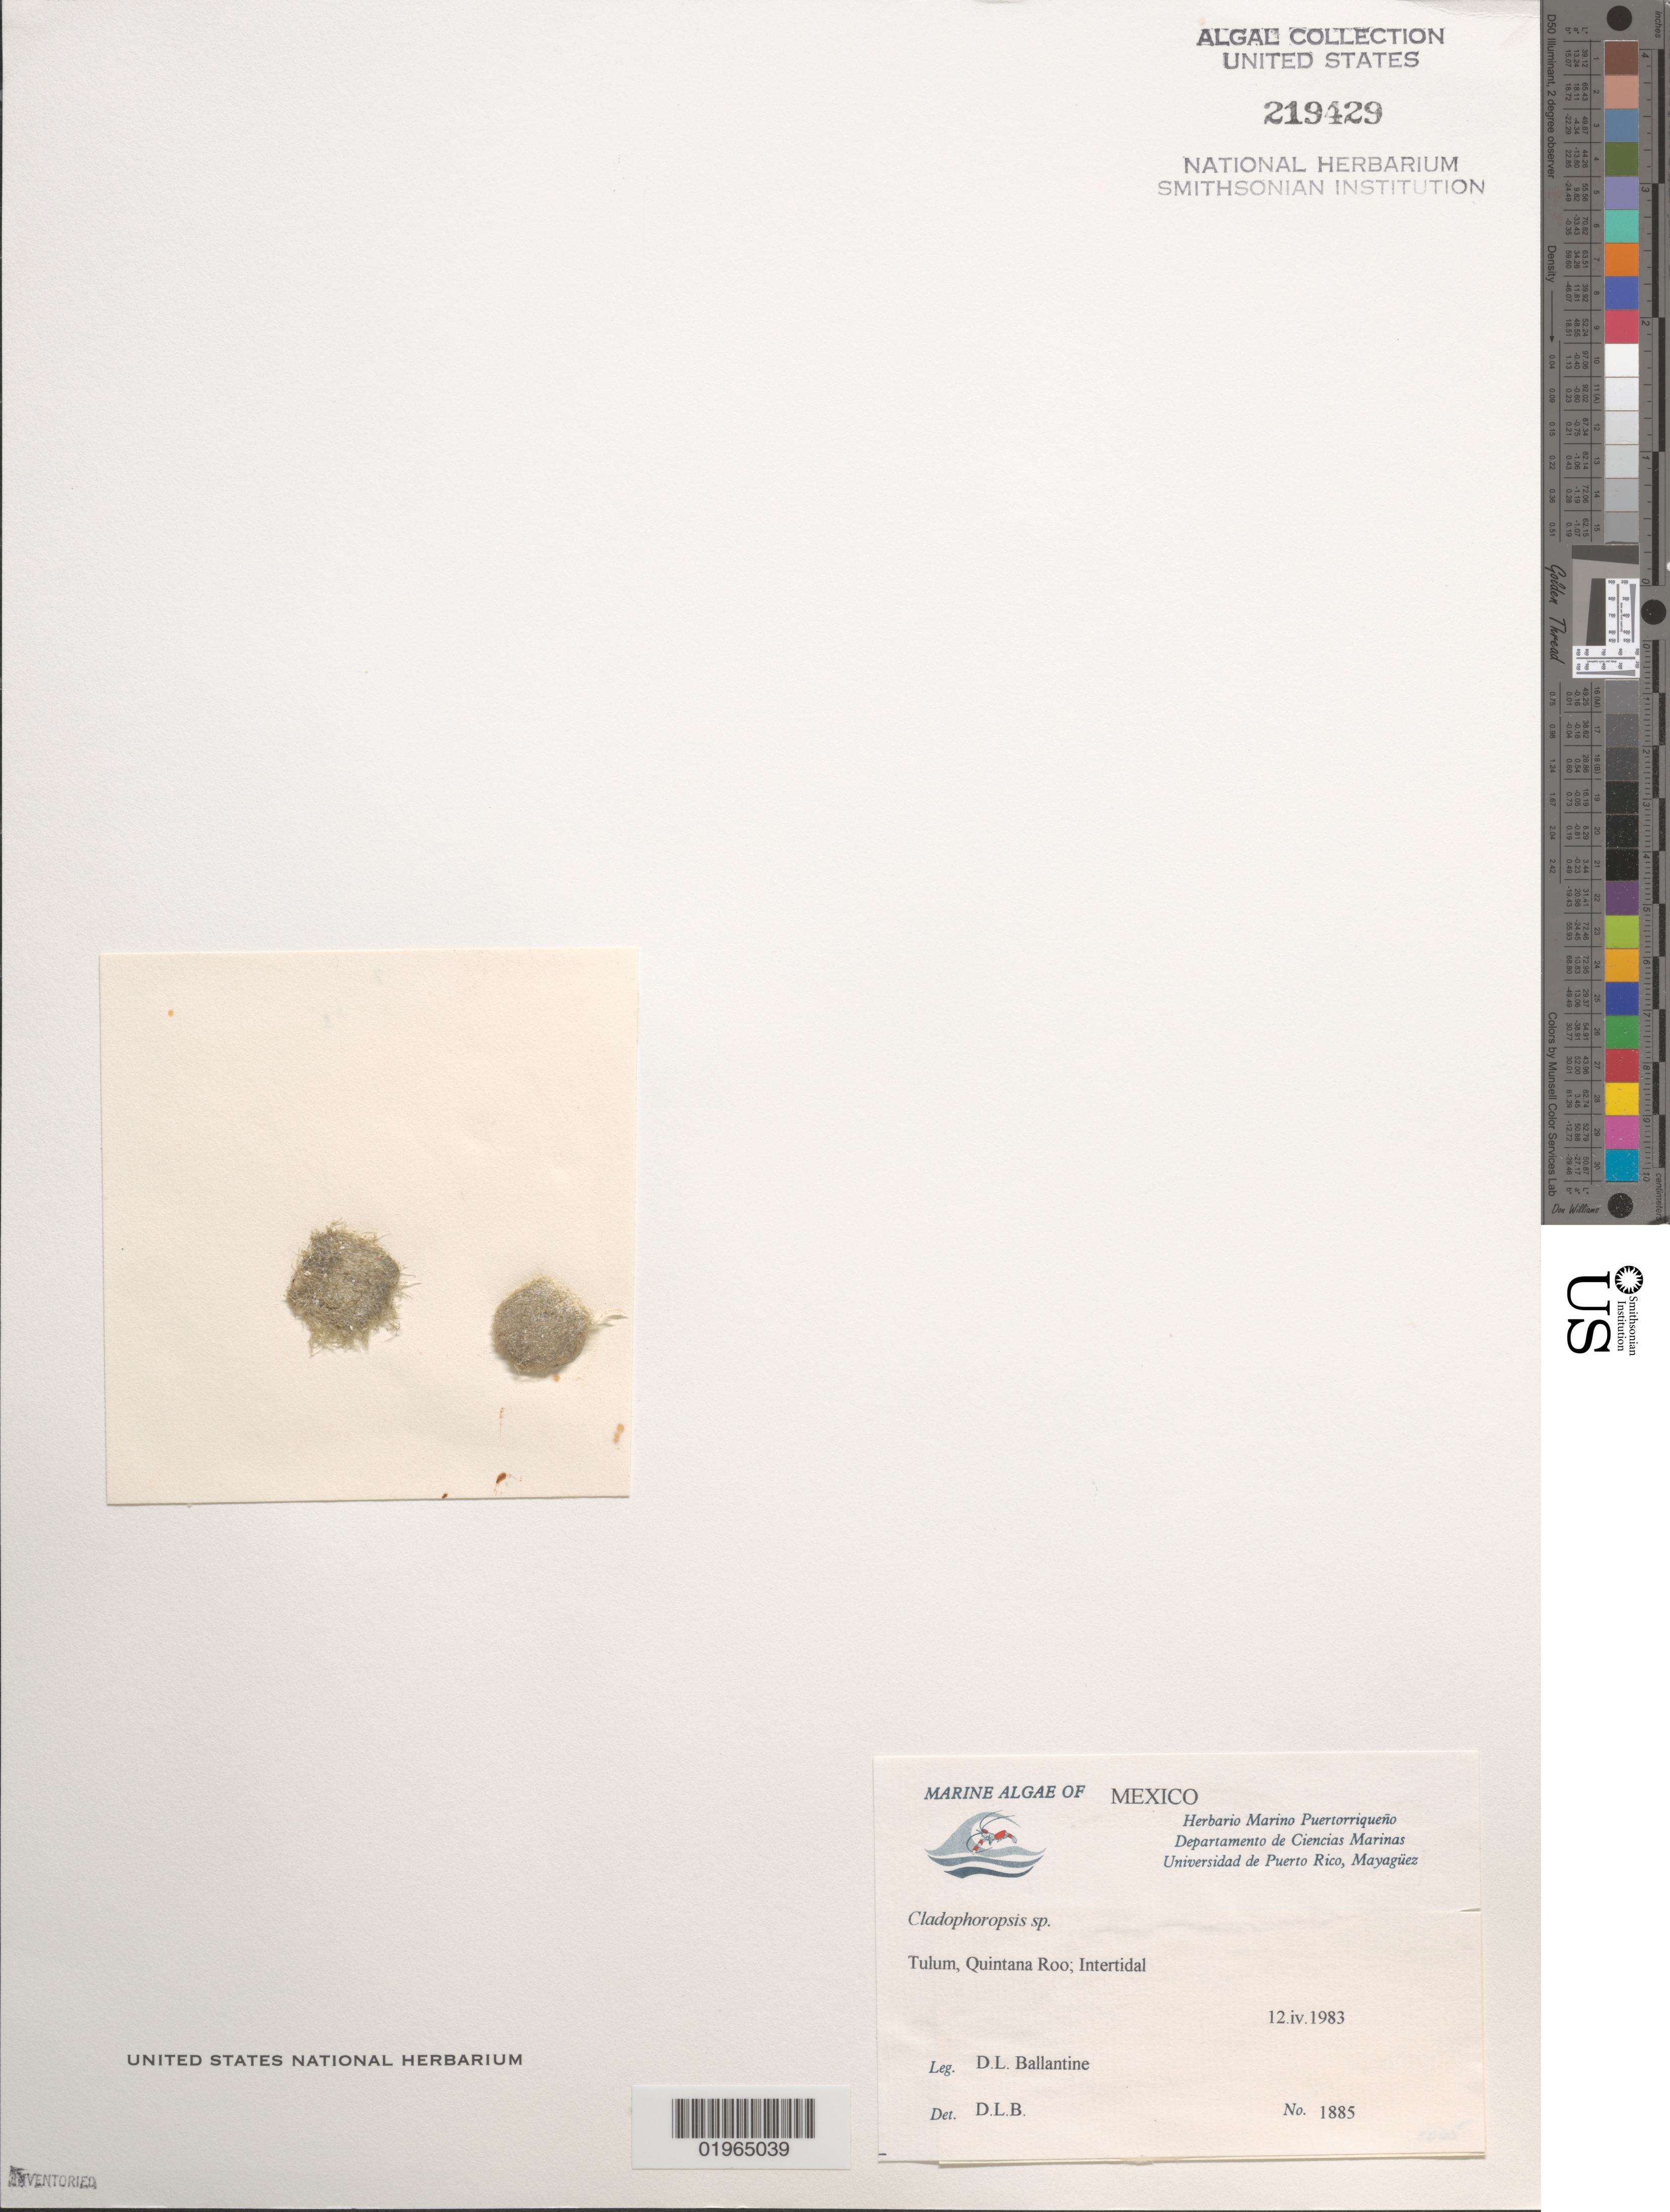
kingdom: Plantae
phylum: Chlorophyta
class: Ulvophyceae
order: Siphonocladales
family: Boodleaceae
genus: Cladophoropsis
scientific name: Cladophoropsis membranacea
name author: (Hofman-Bang) Børgesen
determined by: Ballantine, D. L.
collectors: D.L. Ballantine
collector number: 1885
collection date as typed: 12 Apr 1983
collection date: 1983-04-12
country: Mexico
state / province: Quintana Roo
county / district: Tulum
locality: Tulum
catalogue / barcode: US 219429